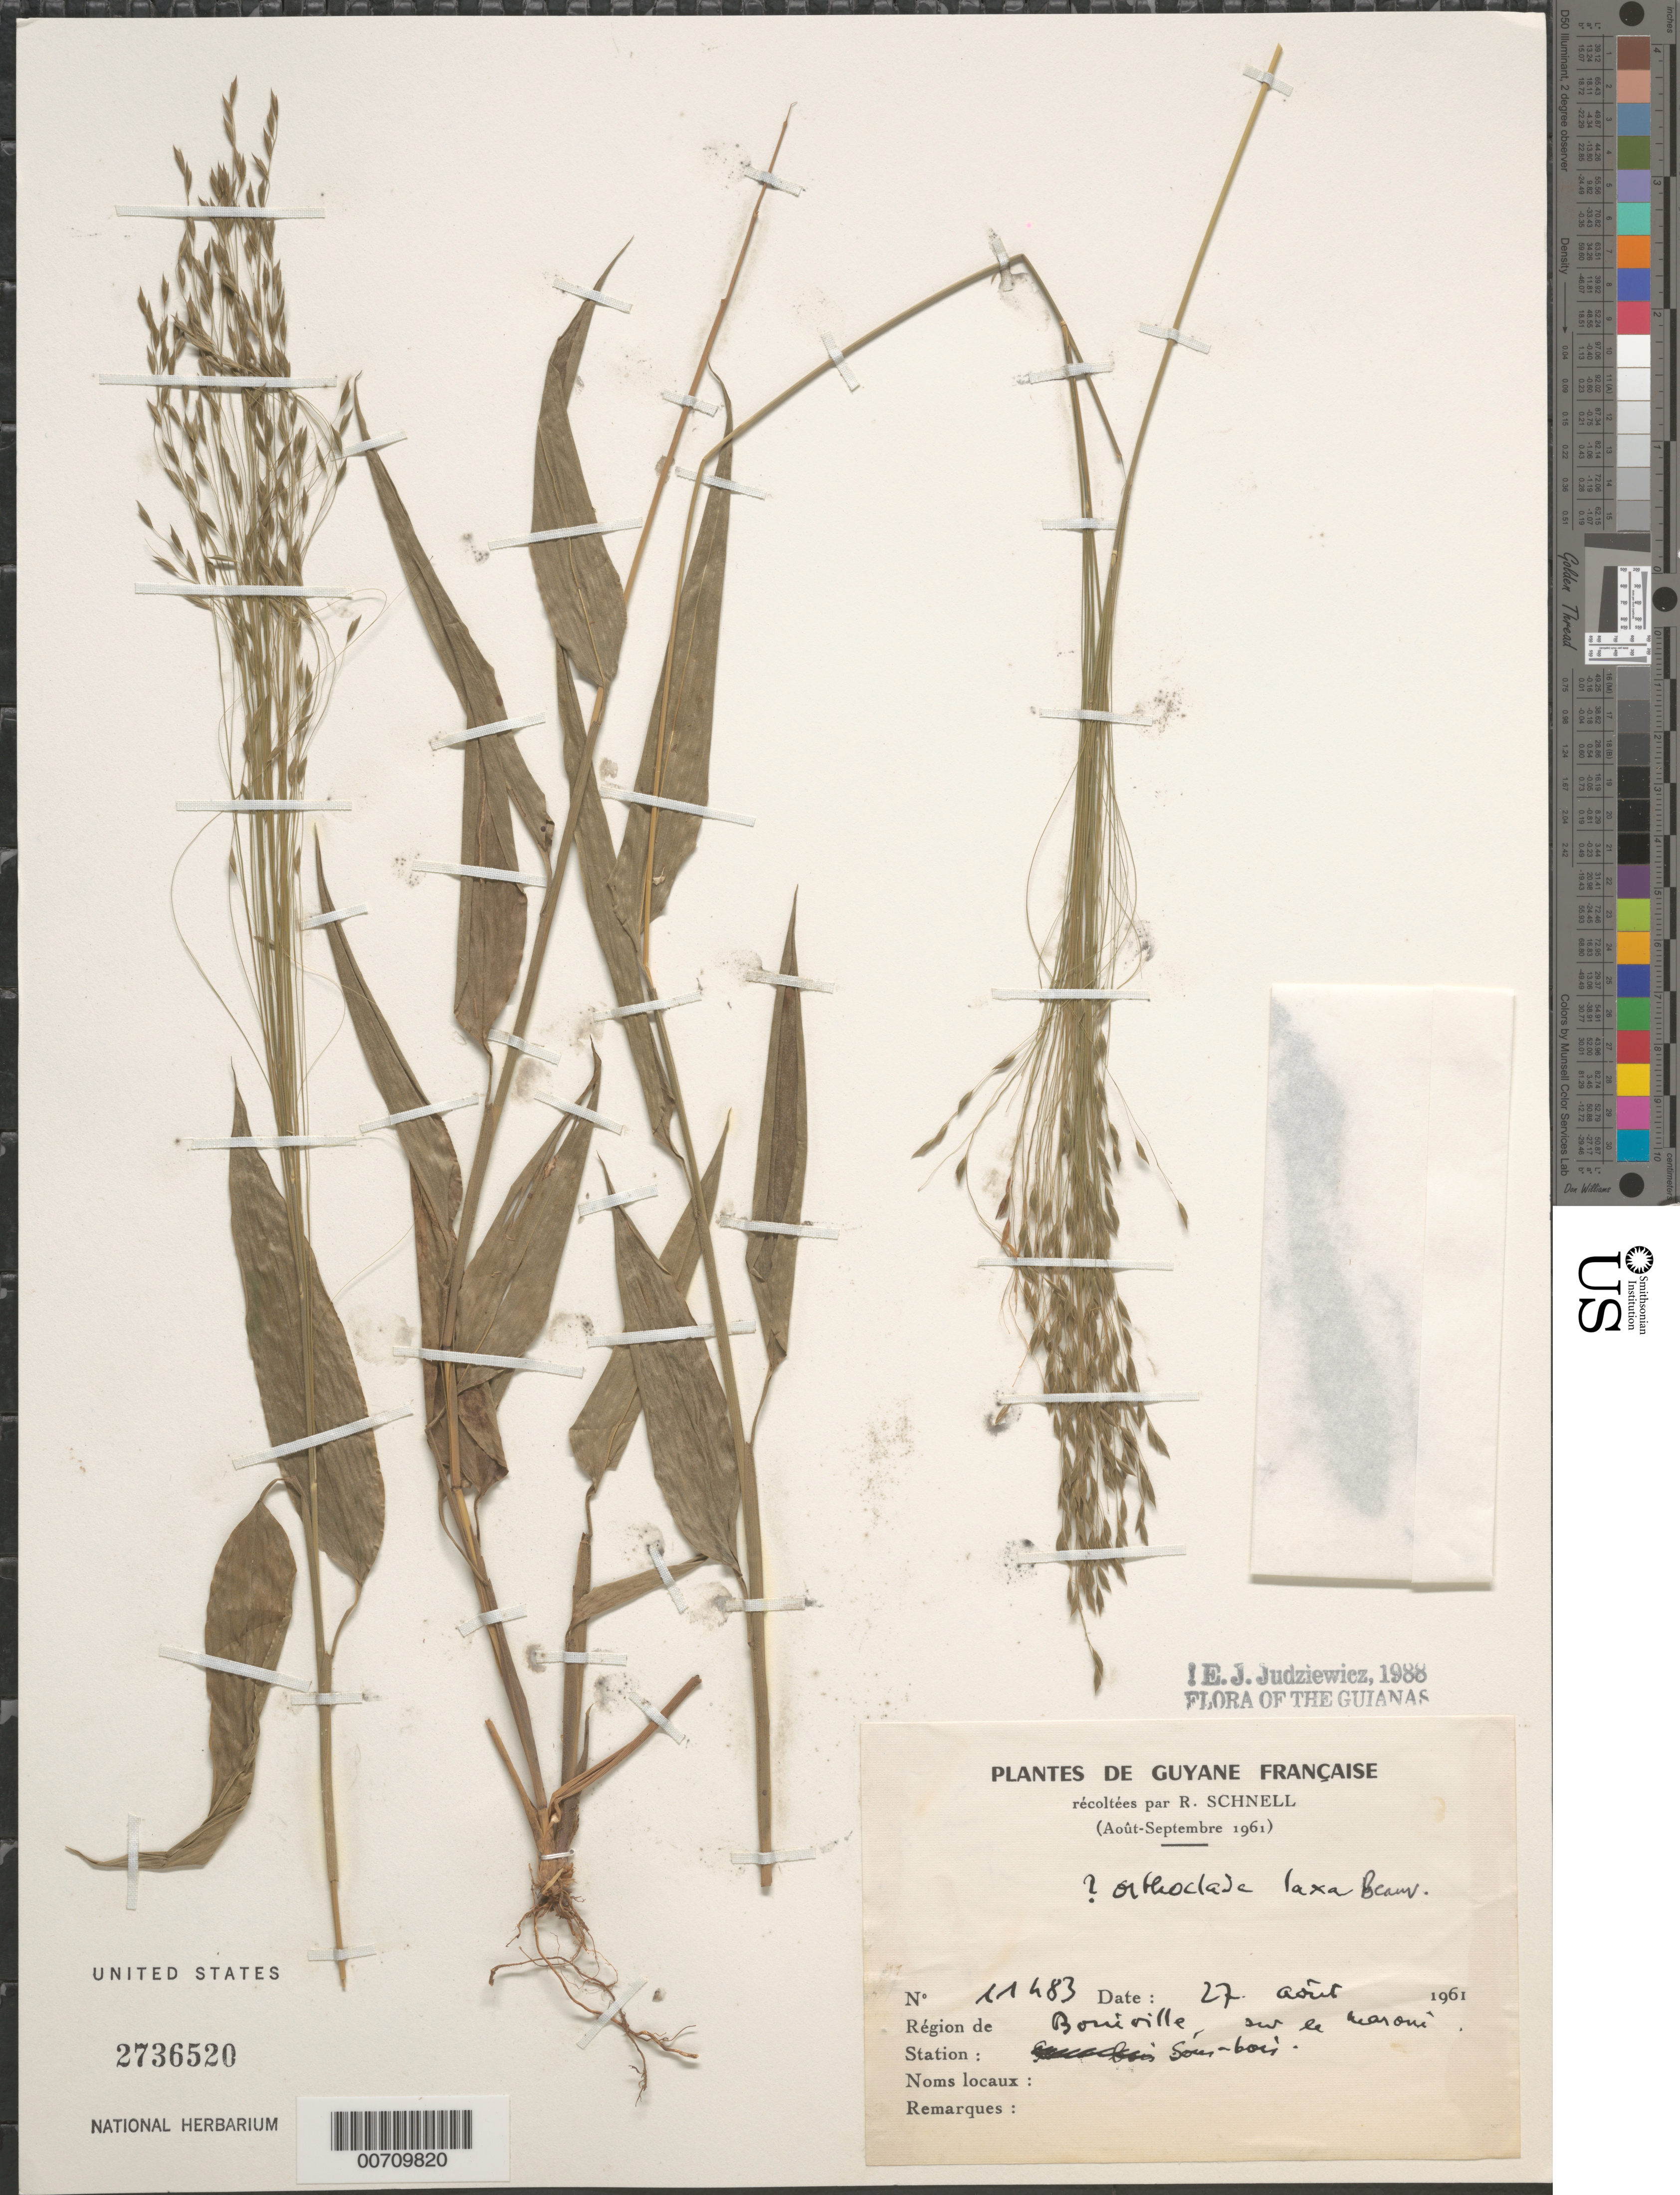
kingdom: Plantae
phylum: Tracheophyta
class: Liliopsida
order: Poales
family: Poaceae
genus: Orthoclada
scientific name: Orthoclada laxa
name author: P. Beauv.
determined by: Judziewicz, E. J.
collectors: R. A. Schnell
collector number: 11483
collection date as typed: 27-Aug-61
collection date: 1961-08-27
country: French Guiana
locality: Boni de Boniville, Bassin du Haut-Maroni-Lawa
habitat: Understory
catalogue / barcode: US 2736520